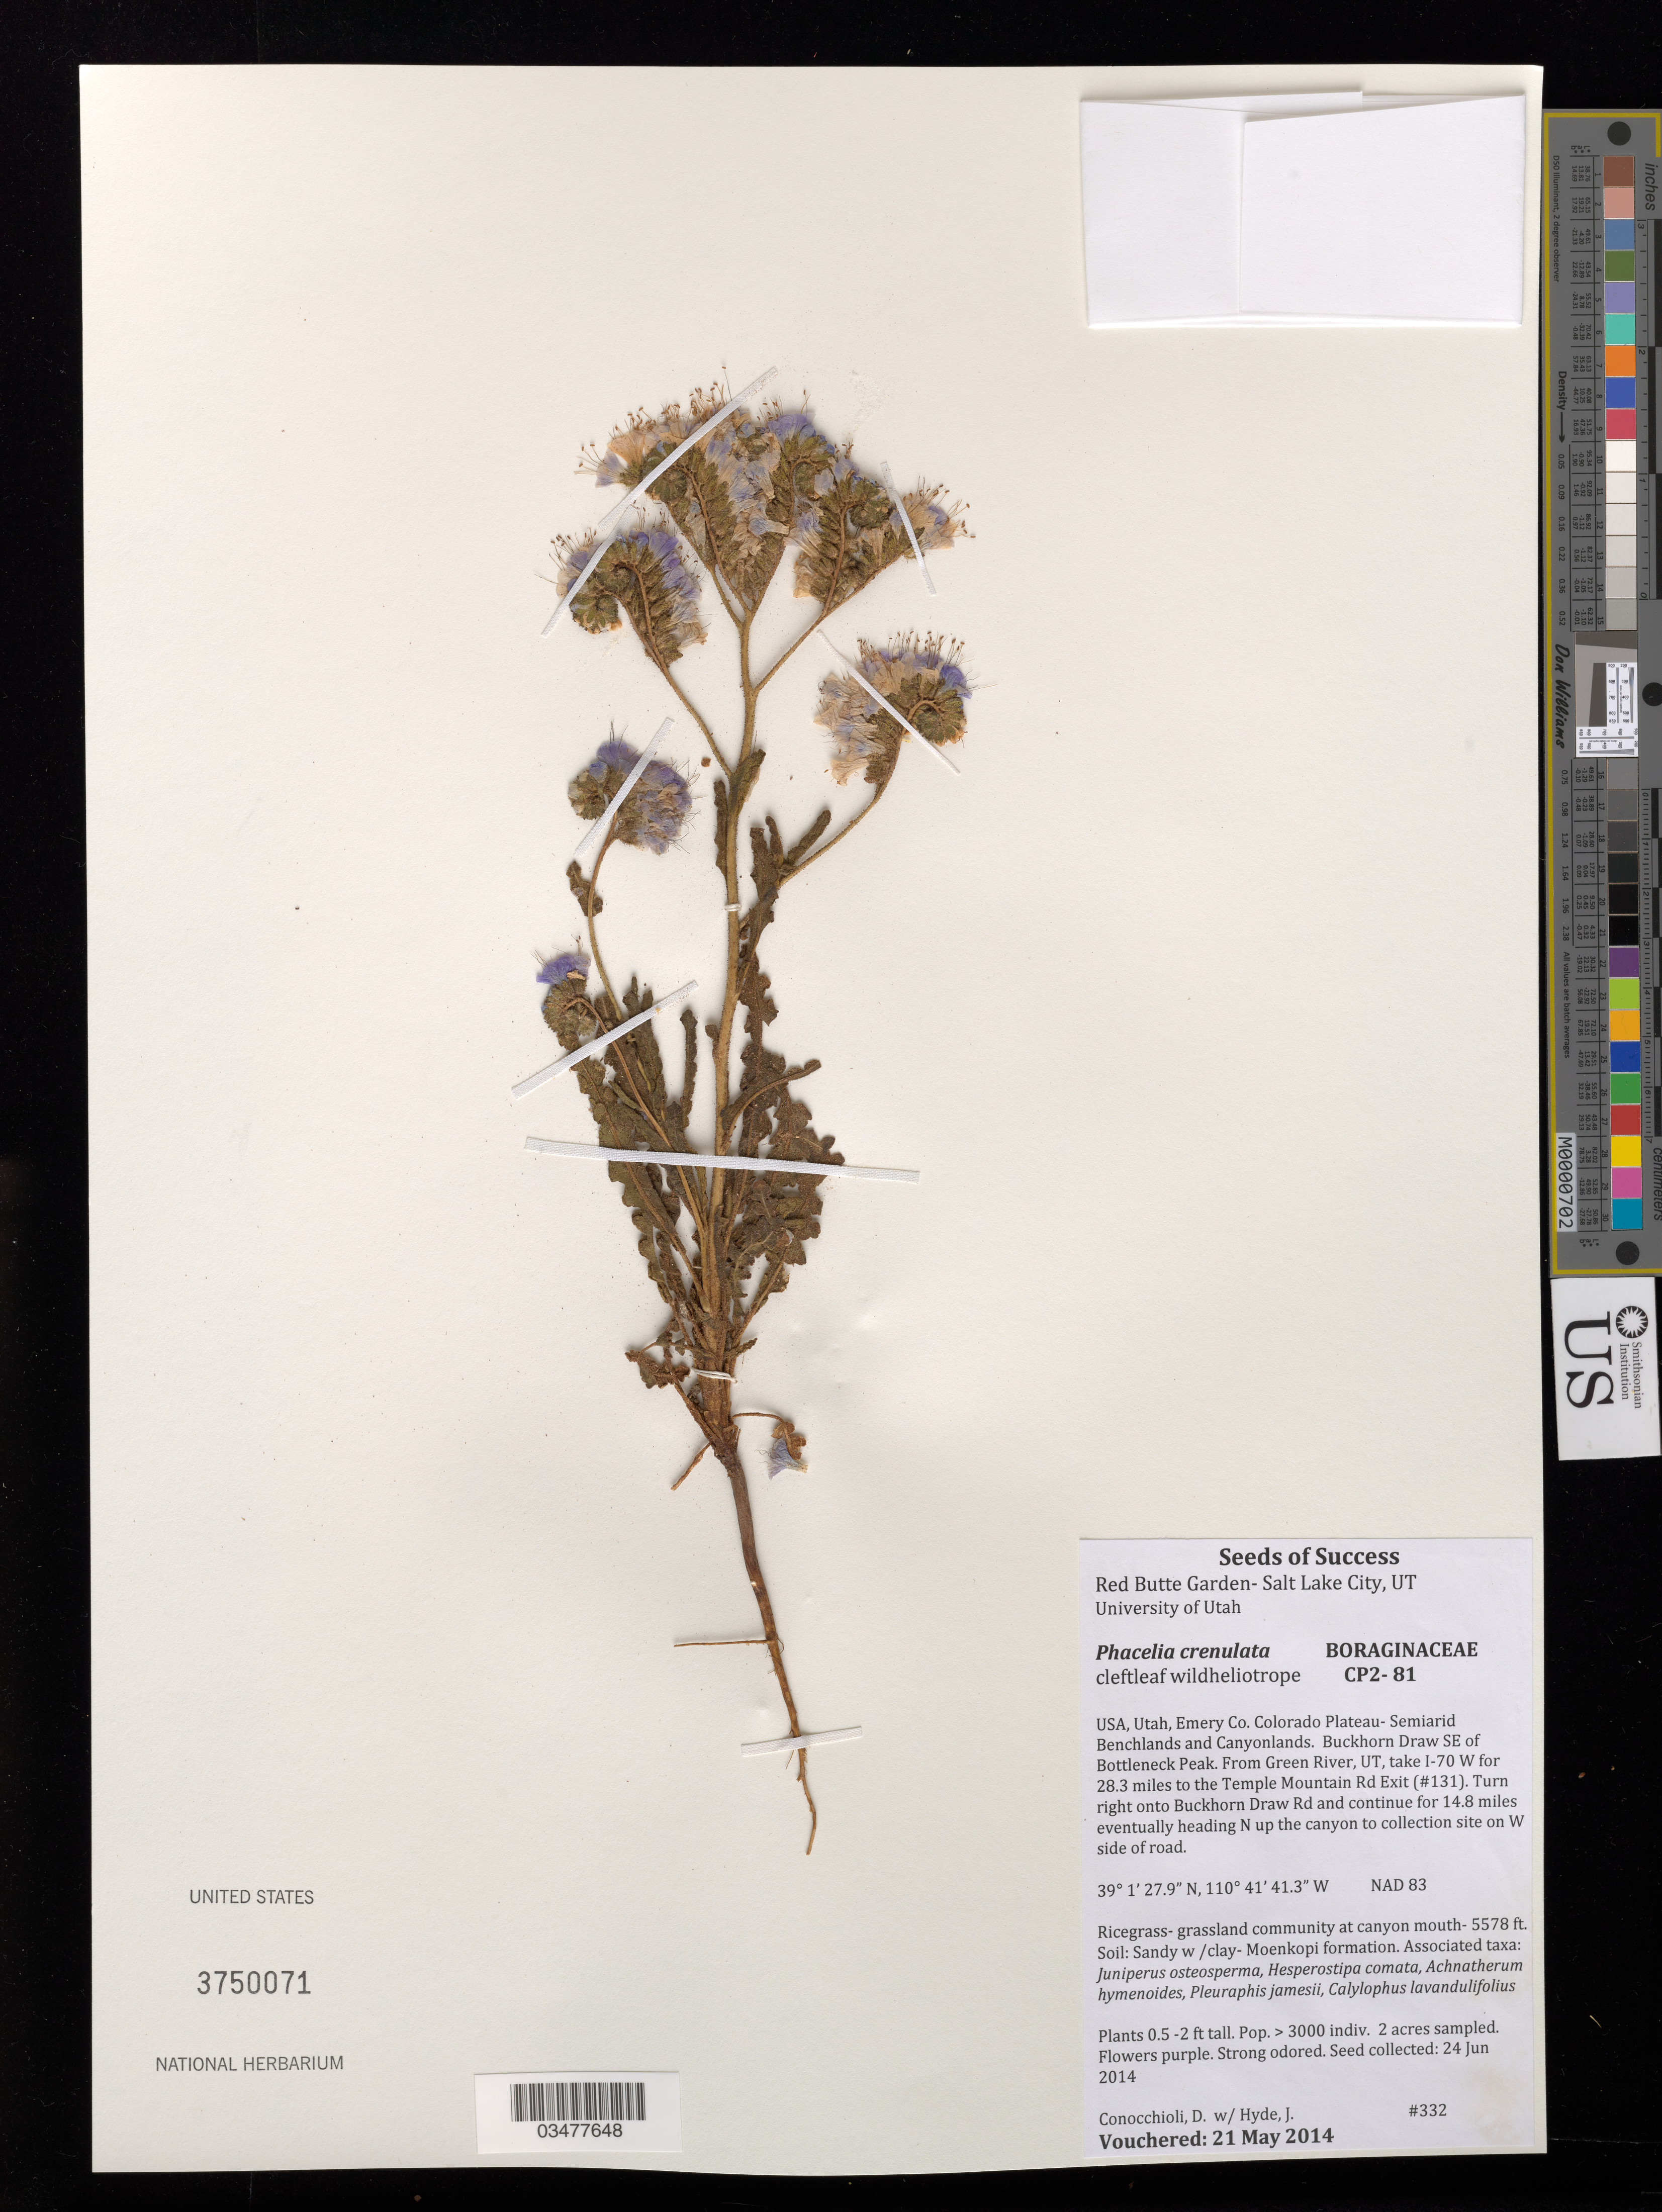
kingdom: Plantae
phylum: Tracheophyta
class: Magnoliopsida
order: Boraginales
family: Hydrophyllaceae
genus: Phacelia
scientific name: Phacelia crenulata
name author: Torr. ex S. Watson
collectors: D. Conocchioli & J. Hyde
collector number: CP2-81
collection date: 2014-06-24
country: United States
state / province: Utah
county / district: Emery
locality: Buckhorn Draw SE of Bottleneck Peak.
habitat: Ricegrass- grassland community at canyon. Soil: Sandy w/clay-Moenkopi formation. With Juniperus osteosperma, Pleuraphis jamesii, etc.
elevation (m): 1700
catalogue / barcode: US 3750071